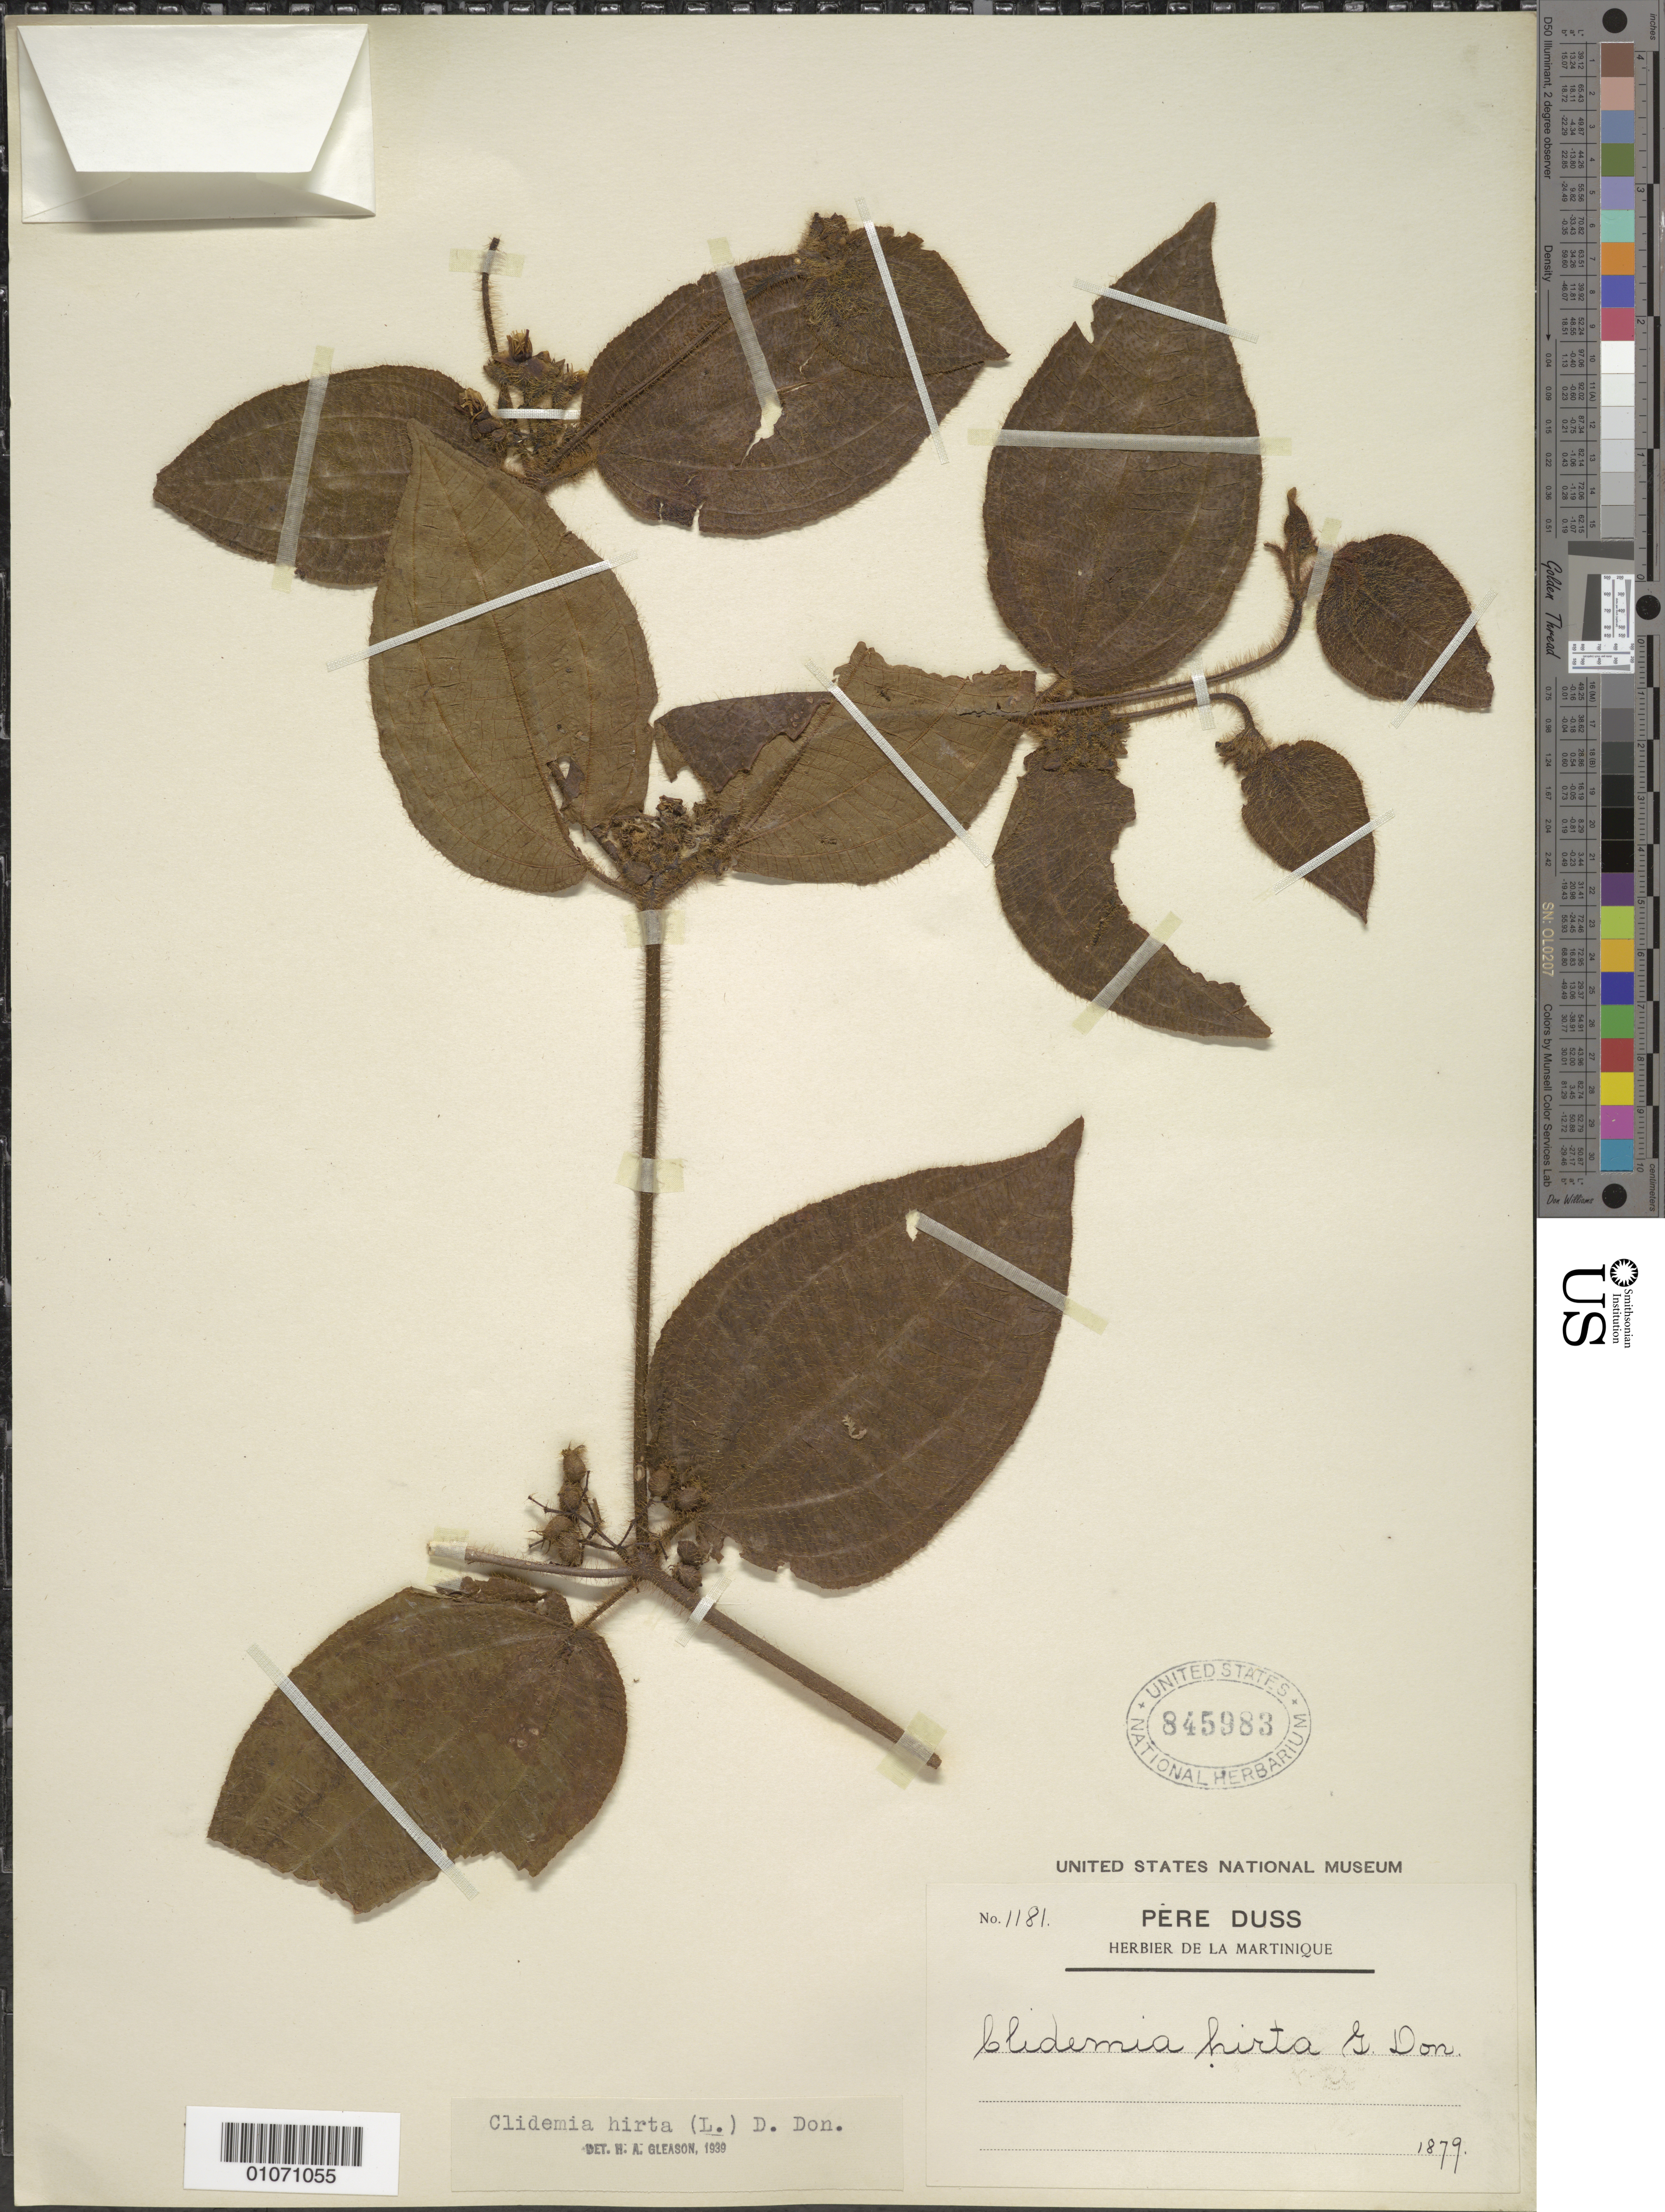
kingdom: Plantae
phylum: Tracheophyta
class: Magnoliopsida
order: Myrtales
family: Melastomataceae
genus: Clidemia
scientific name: Clidemia hirta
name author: (L.) D. Don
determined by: Gleason, H. A.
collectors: Père Duss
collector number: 1181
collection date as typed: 1879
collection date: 1879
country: Martinique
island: Martinique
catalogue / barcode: US 845983